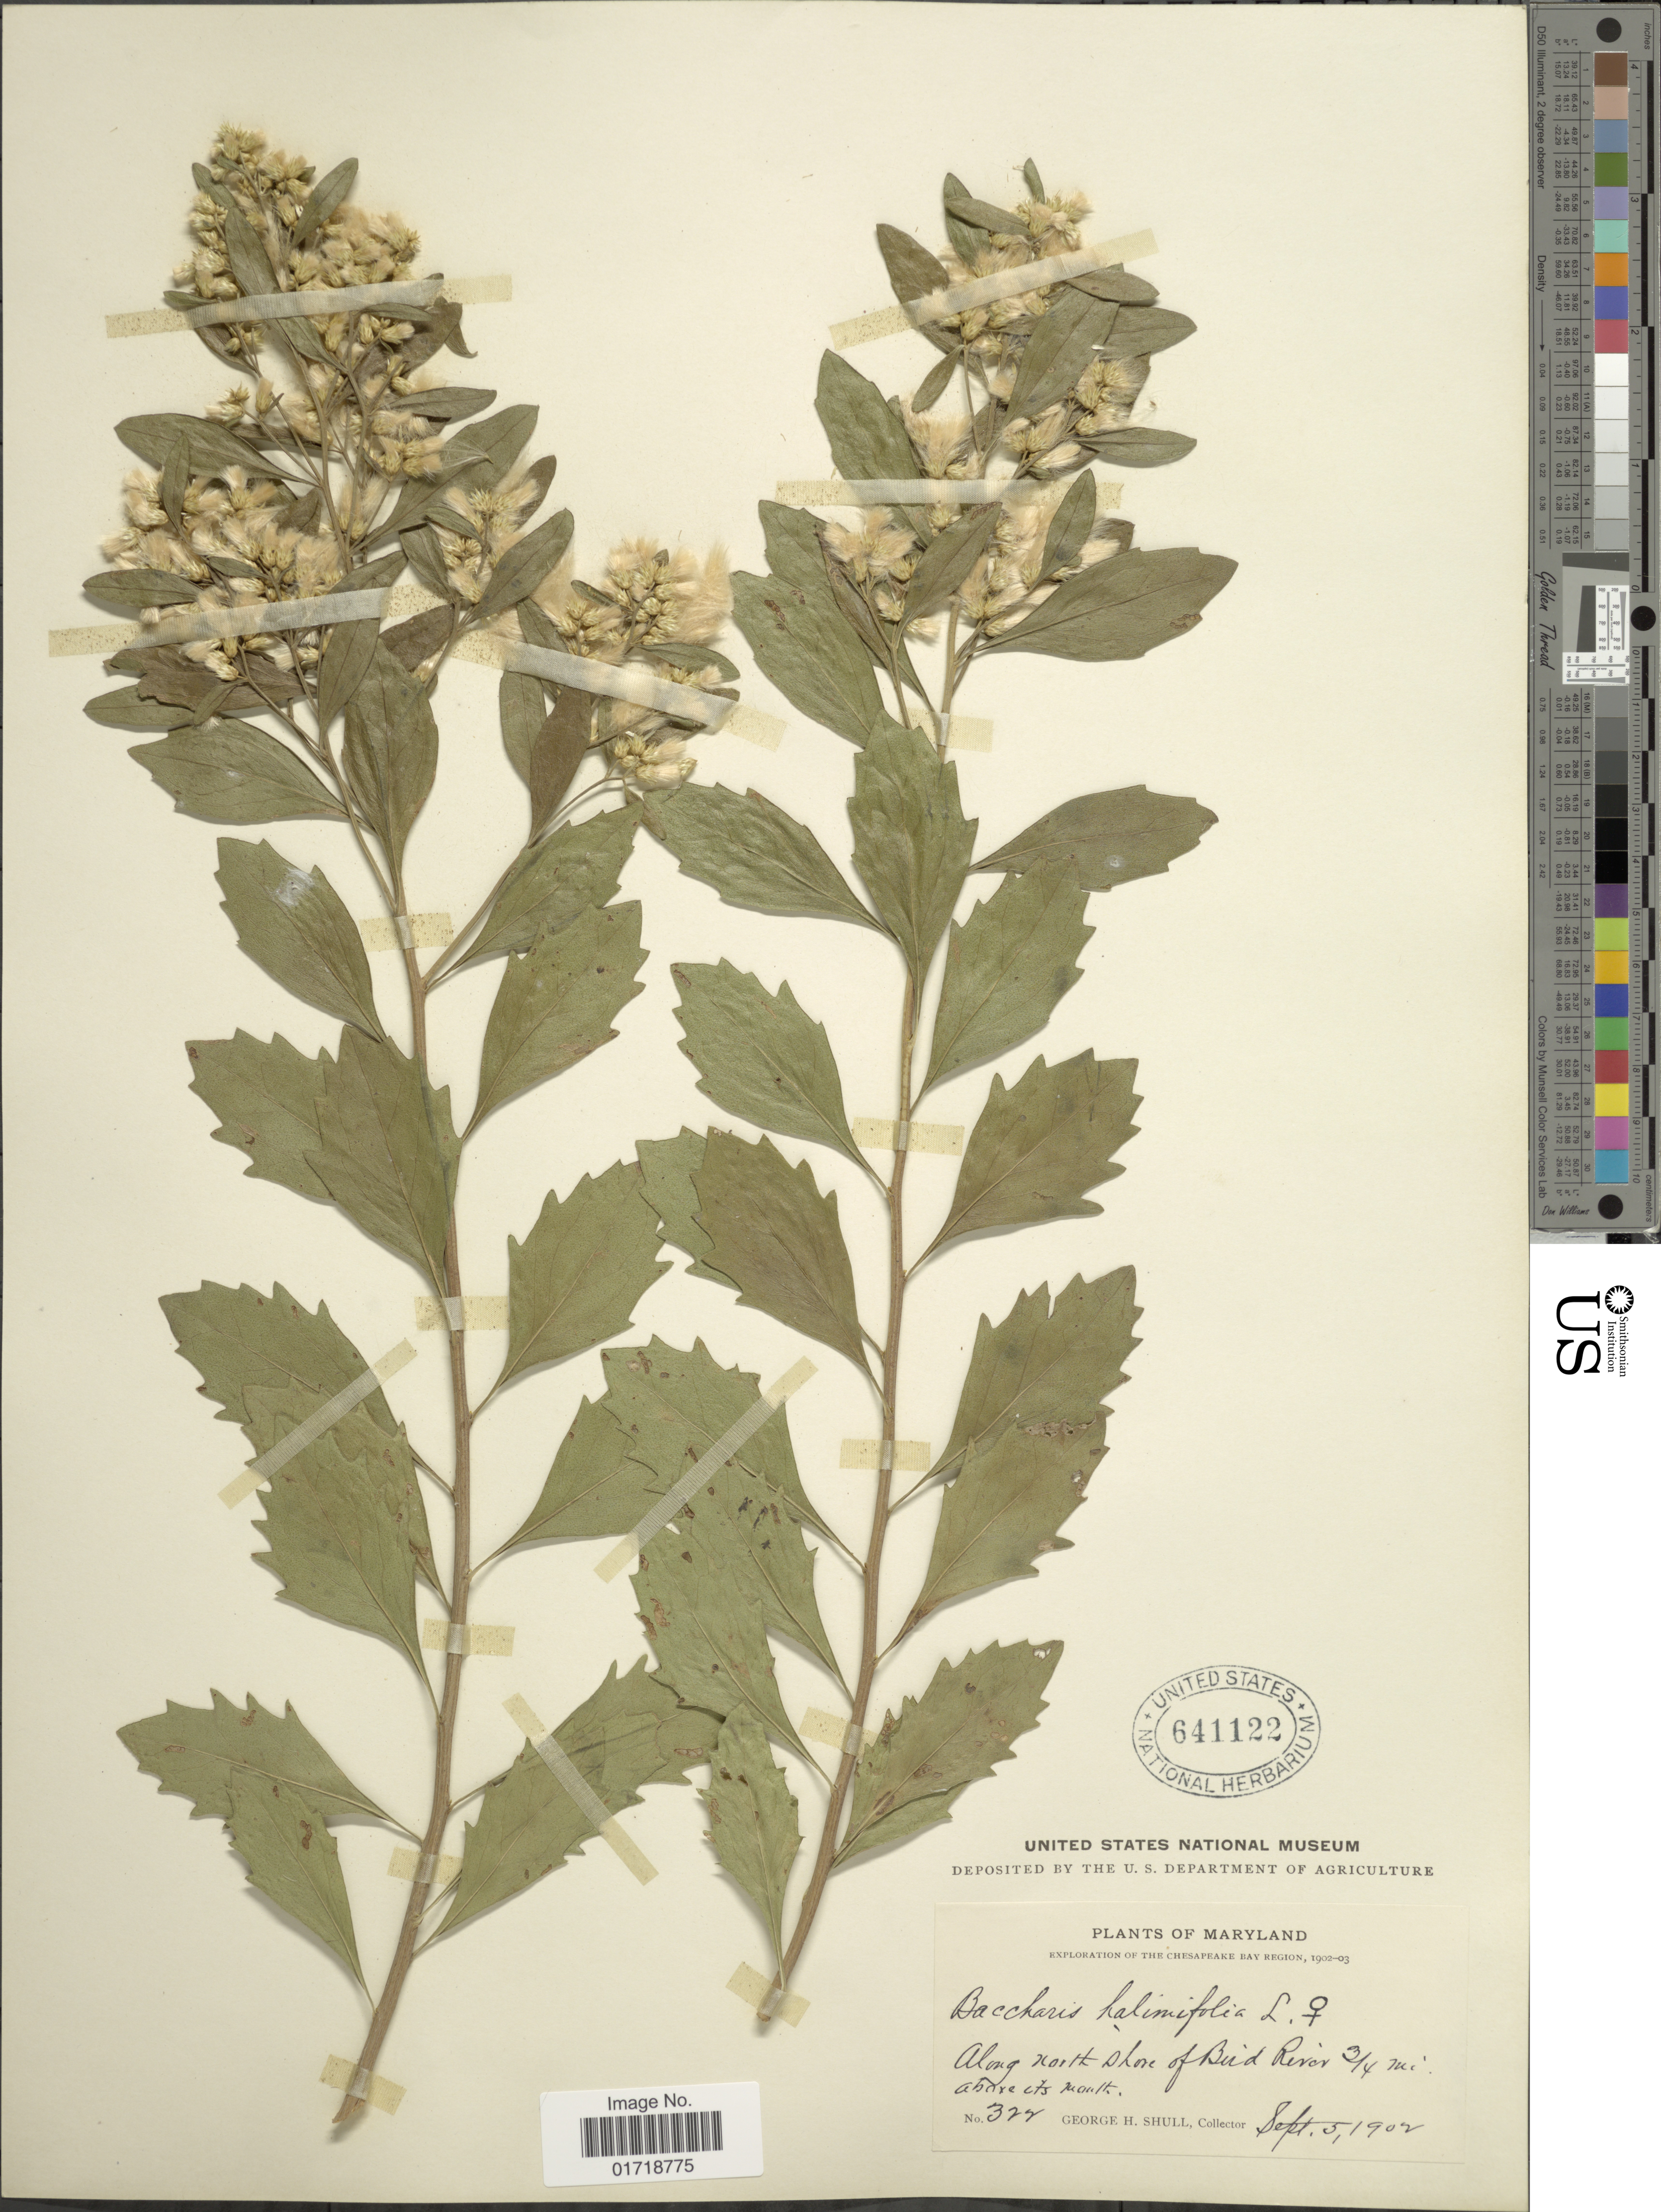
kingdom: Plantae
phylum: Tracheophyta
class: Magnoliopsida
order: Asterales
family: Asteraceae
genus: Baccharis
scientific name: Baccharis halimifolia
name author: L.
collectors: G. H. Shull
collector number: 329*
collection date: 1902-09-05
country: United States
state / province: Maryland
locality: The Chesapeake Bay Region, Along north shore of Bird River ¾ mi above its mouth.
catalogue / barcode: US 641122